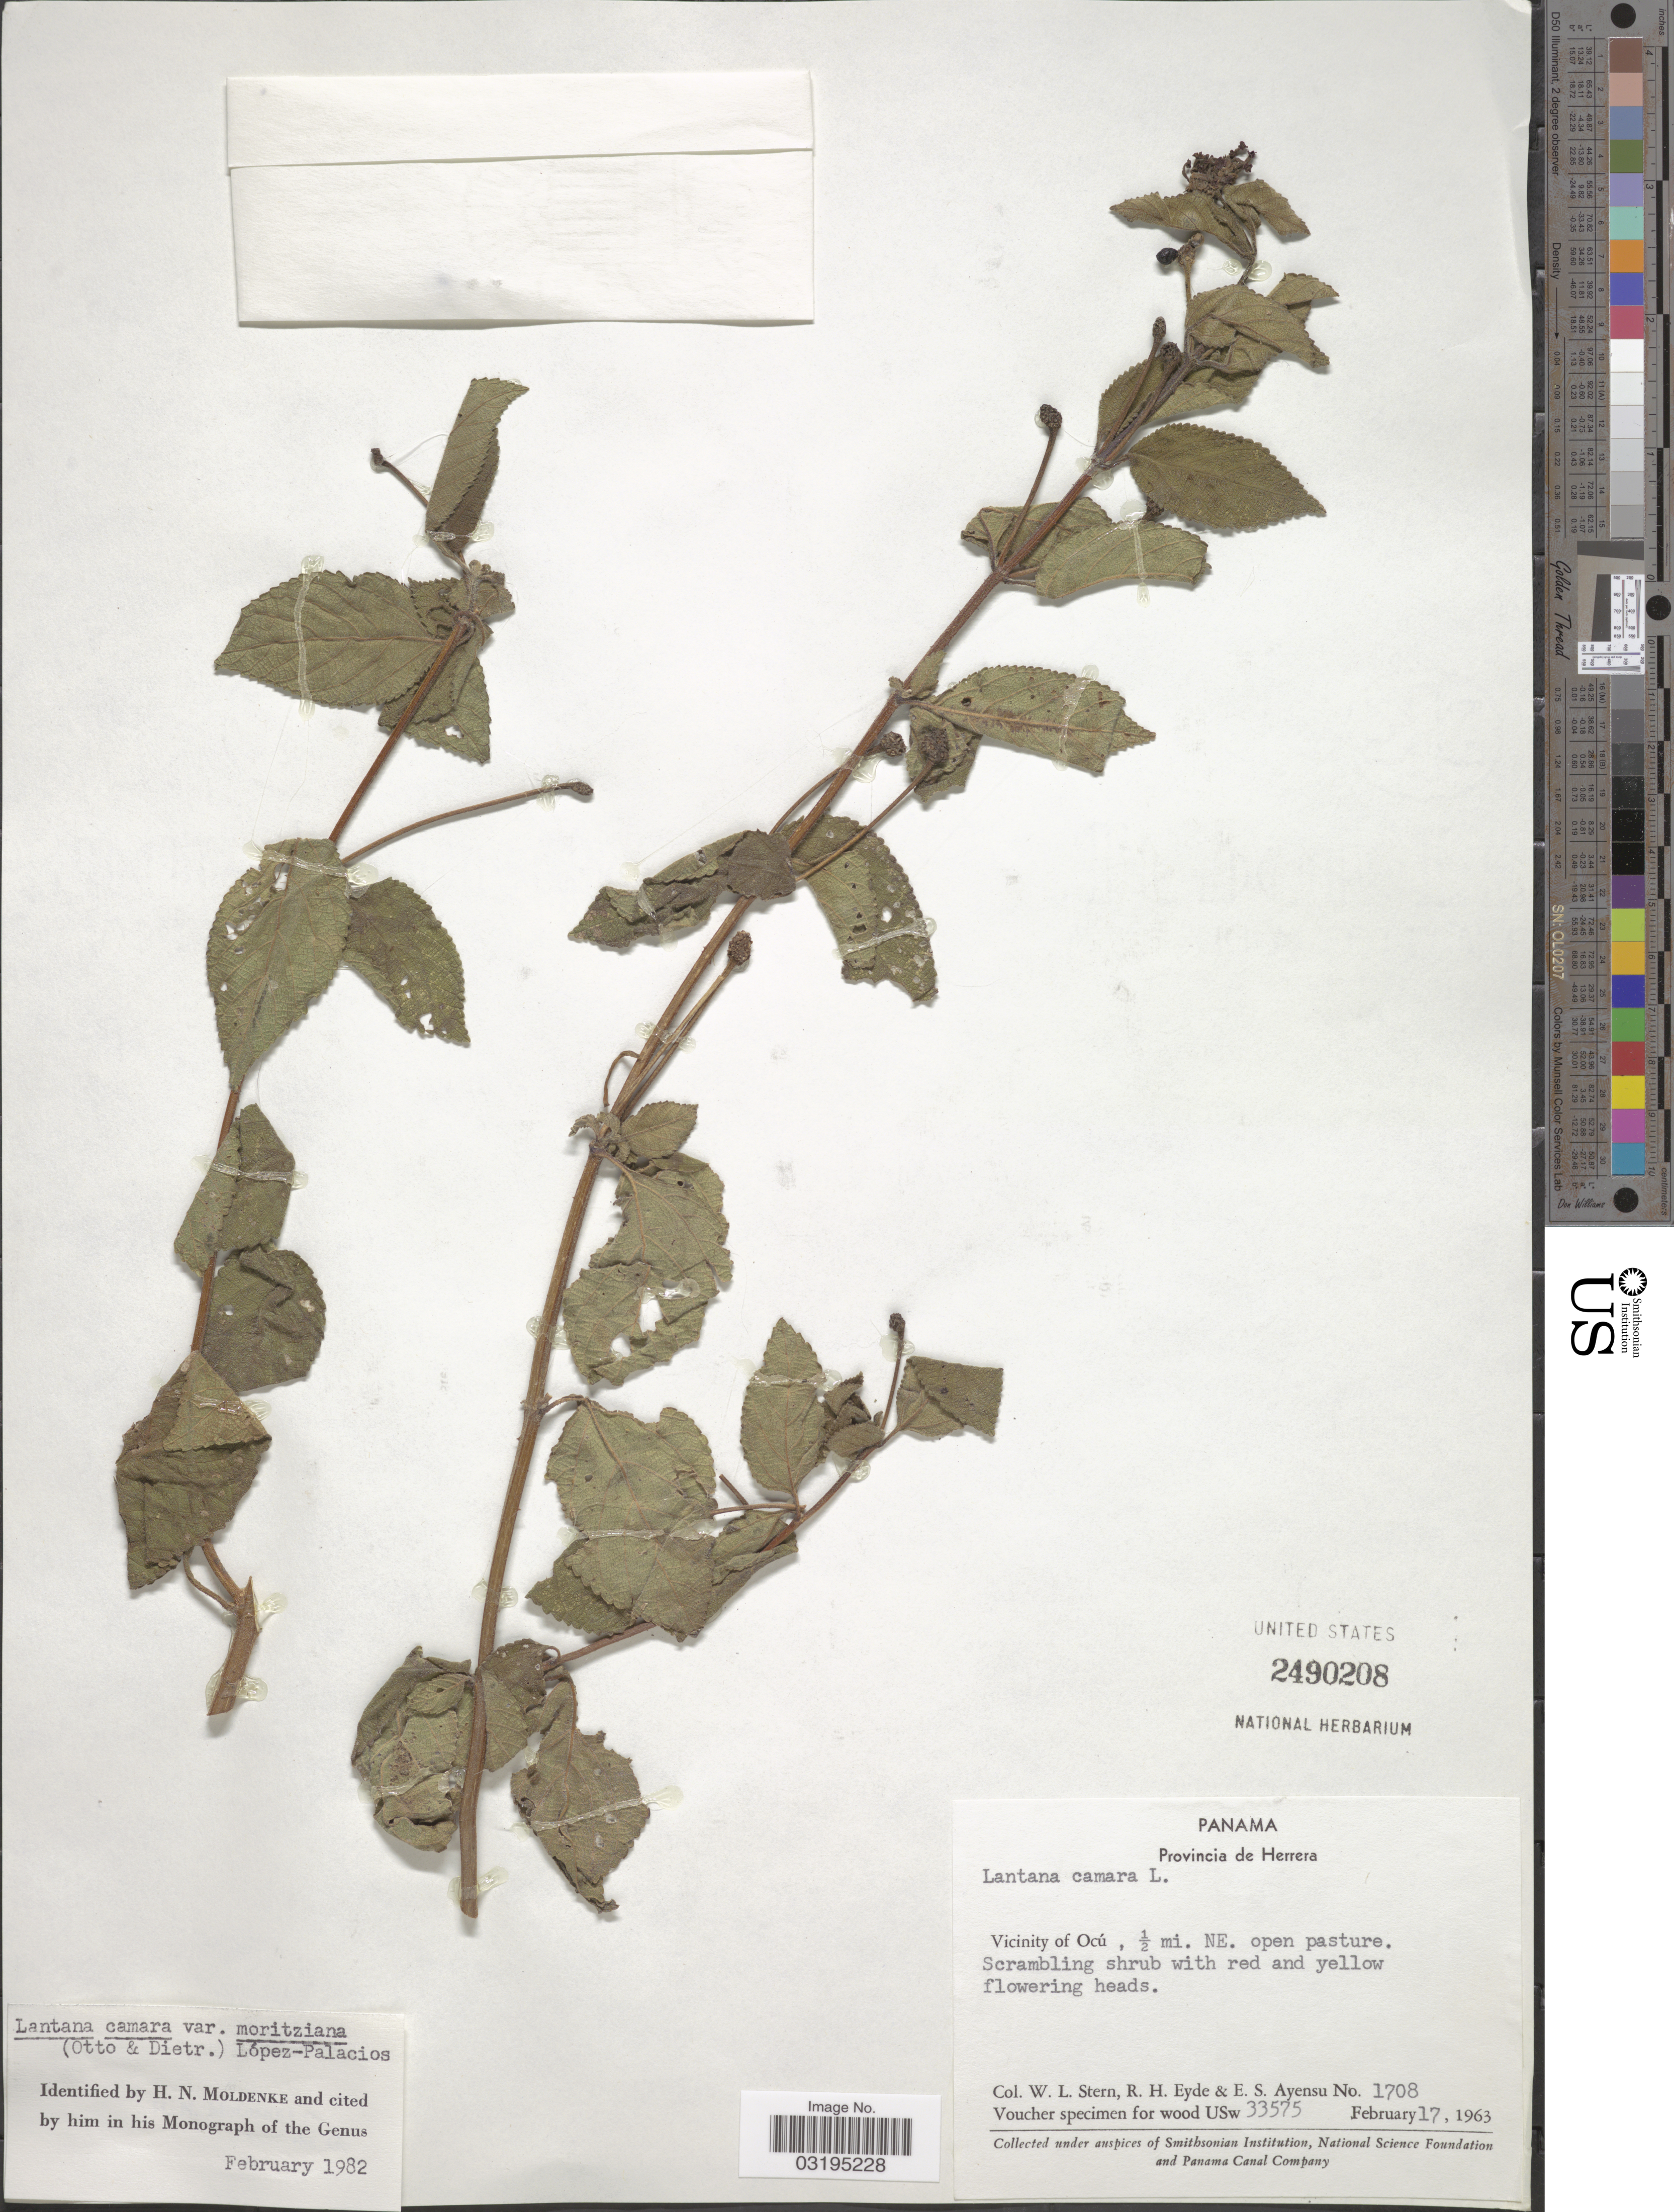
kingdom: Plantae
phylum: Tracheophyta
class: Magnoliopsida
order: Lamiales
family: Verbenaceae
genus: Lantana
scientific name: Lantana camara var. moritziana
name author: (Otto & A. Dietr.) López-Pal.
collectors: W. L. Stern, R. H. Eyde & E. S. Ayensu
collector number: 1708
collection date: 1963-02-17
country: Panama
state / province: Herrera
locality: Vicinity of Ocú, ½mi. NE. open pasture.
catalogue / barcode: US 2490208